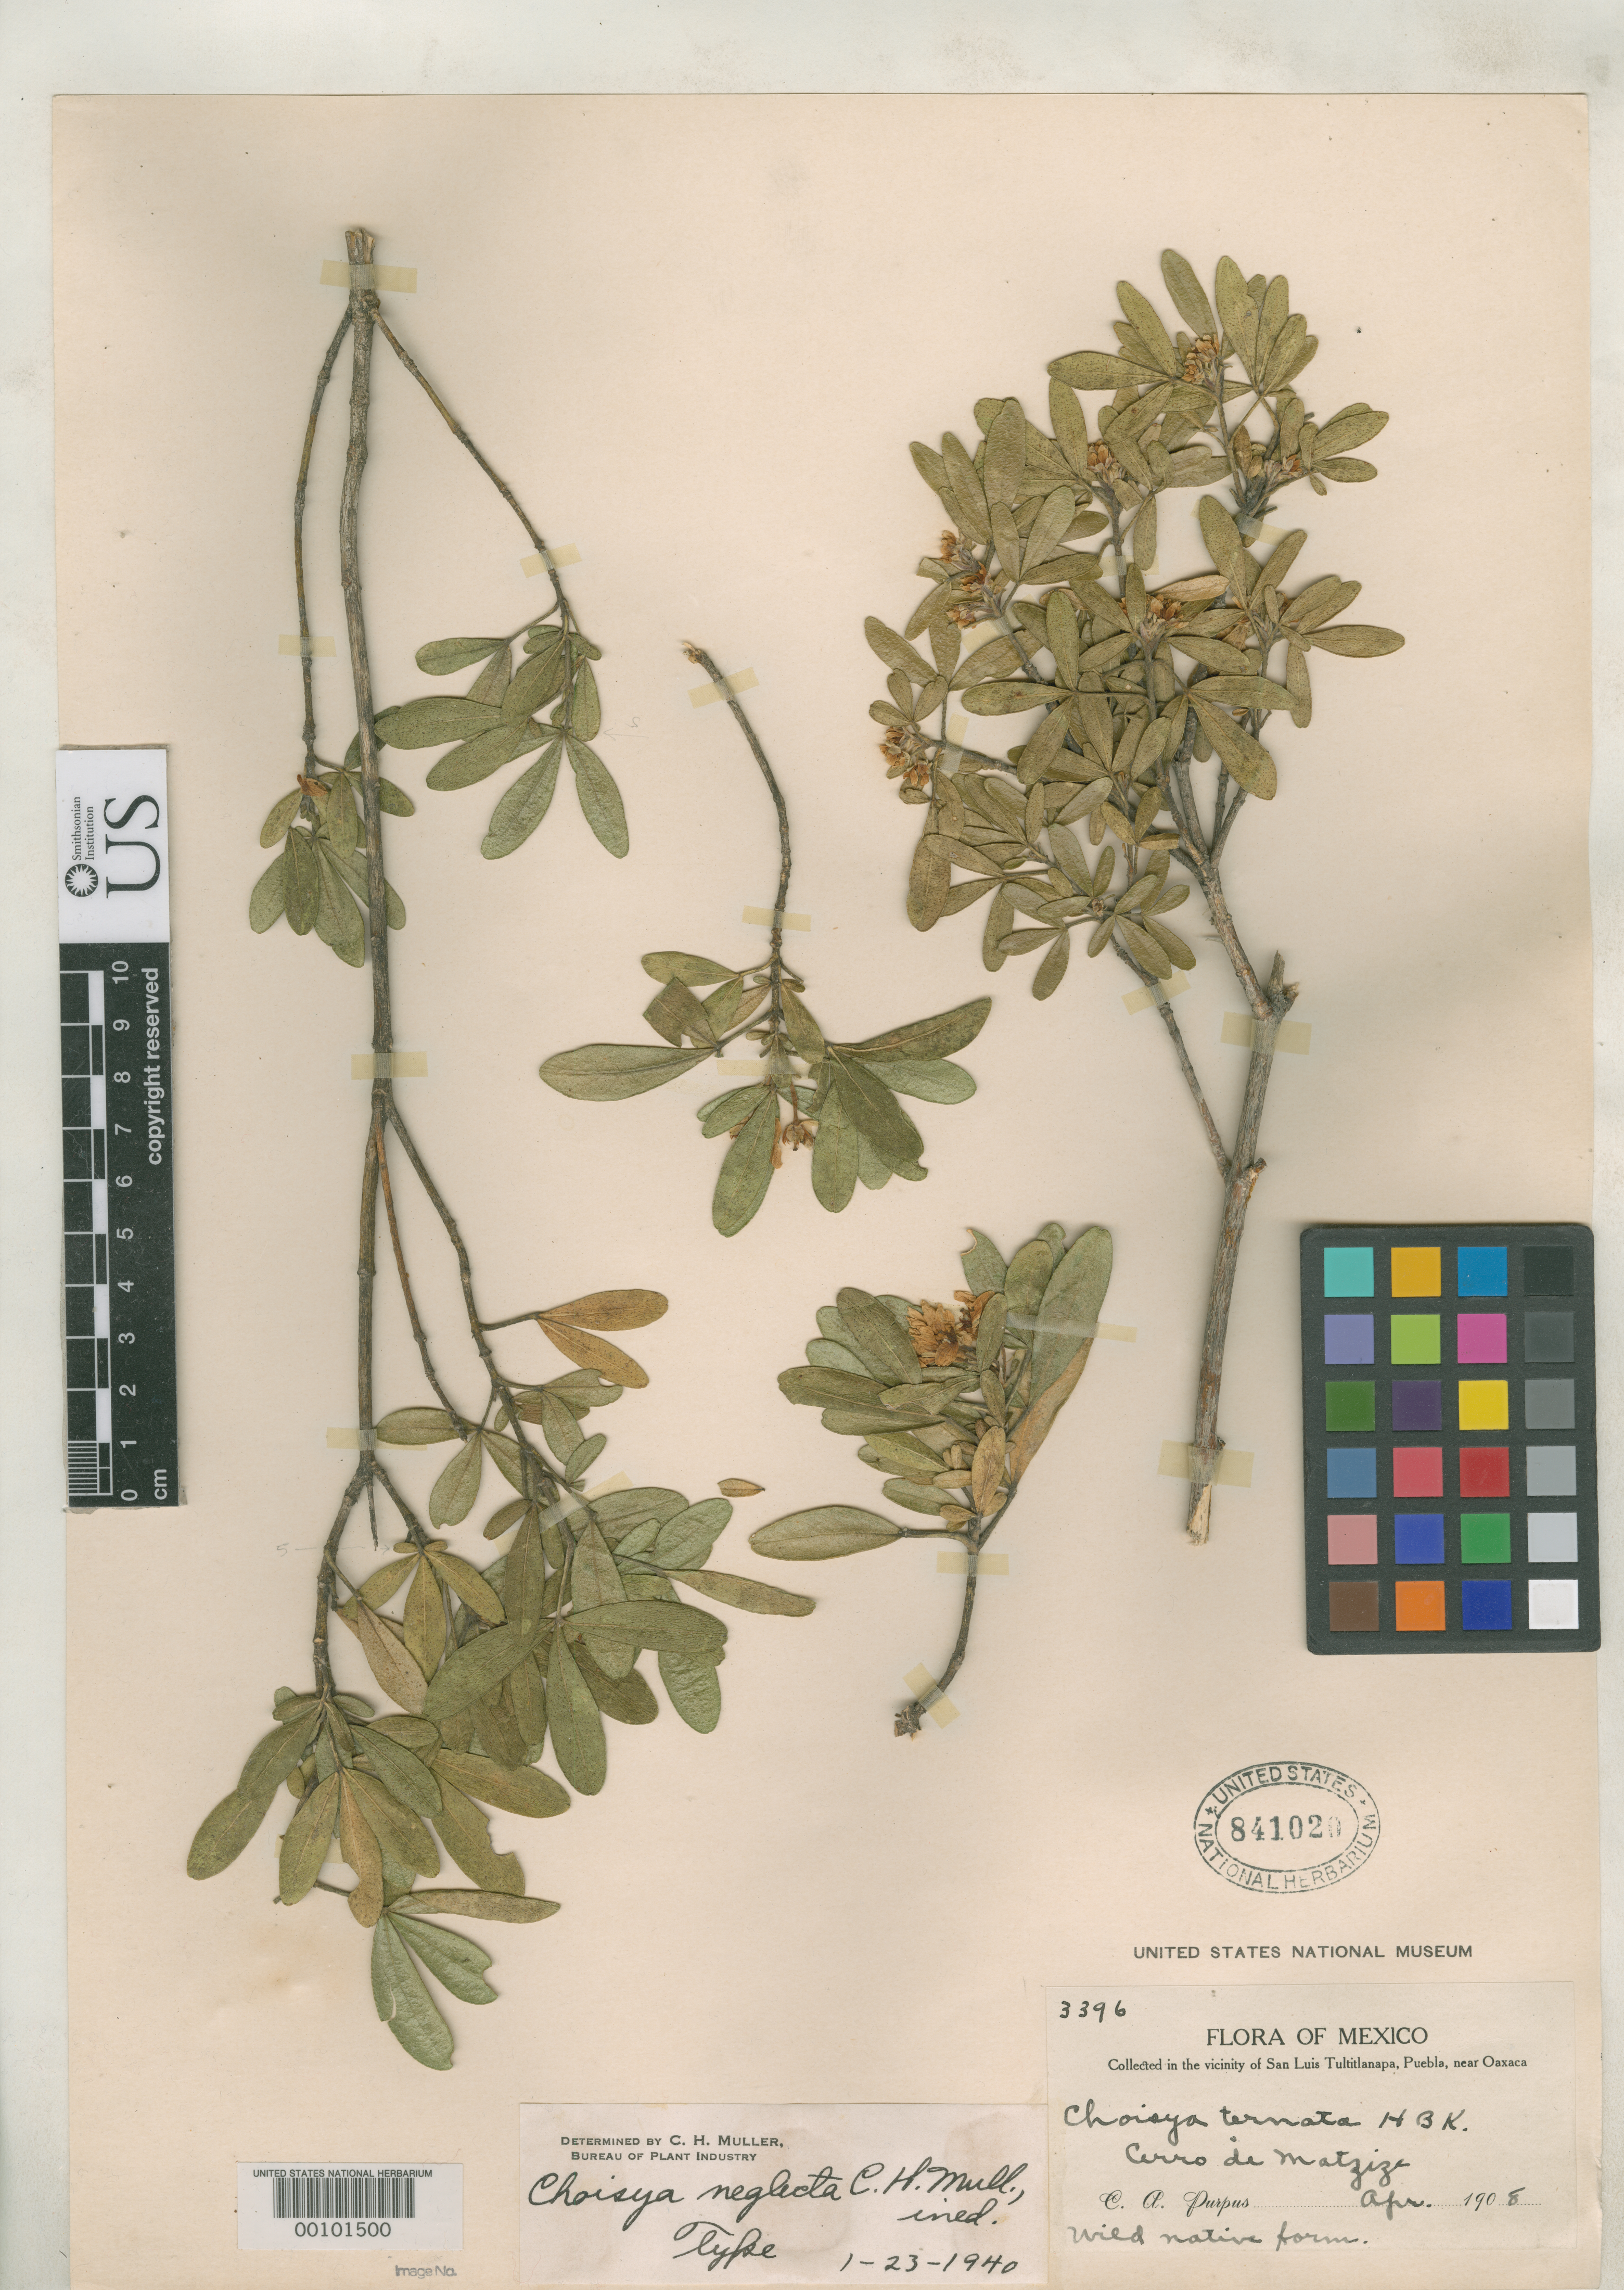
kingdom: Plantae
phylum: Tracheophyta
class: Magnoliopsida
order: Sapindales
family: Rutaceae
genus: Choisya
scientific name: Choisya neglecta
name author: C.H. Mull.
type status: Holotype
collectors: C. A. Purpus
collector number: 3396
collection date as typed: Apr 1908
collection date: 1908-04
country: Mexico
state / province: Puebla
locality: Cerro de Matzize, vicinity of San Luis Tultitlanapa, near Oaxaca.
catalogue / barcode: US 841020